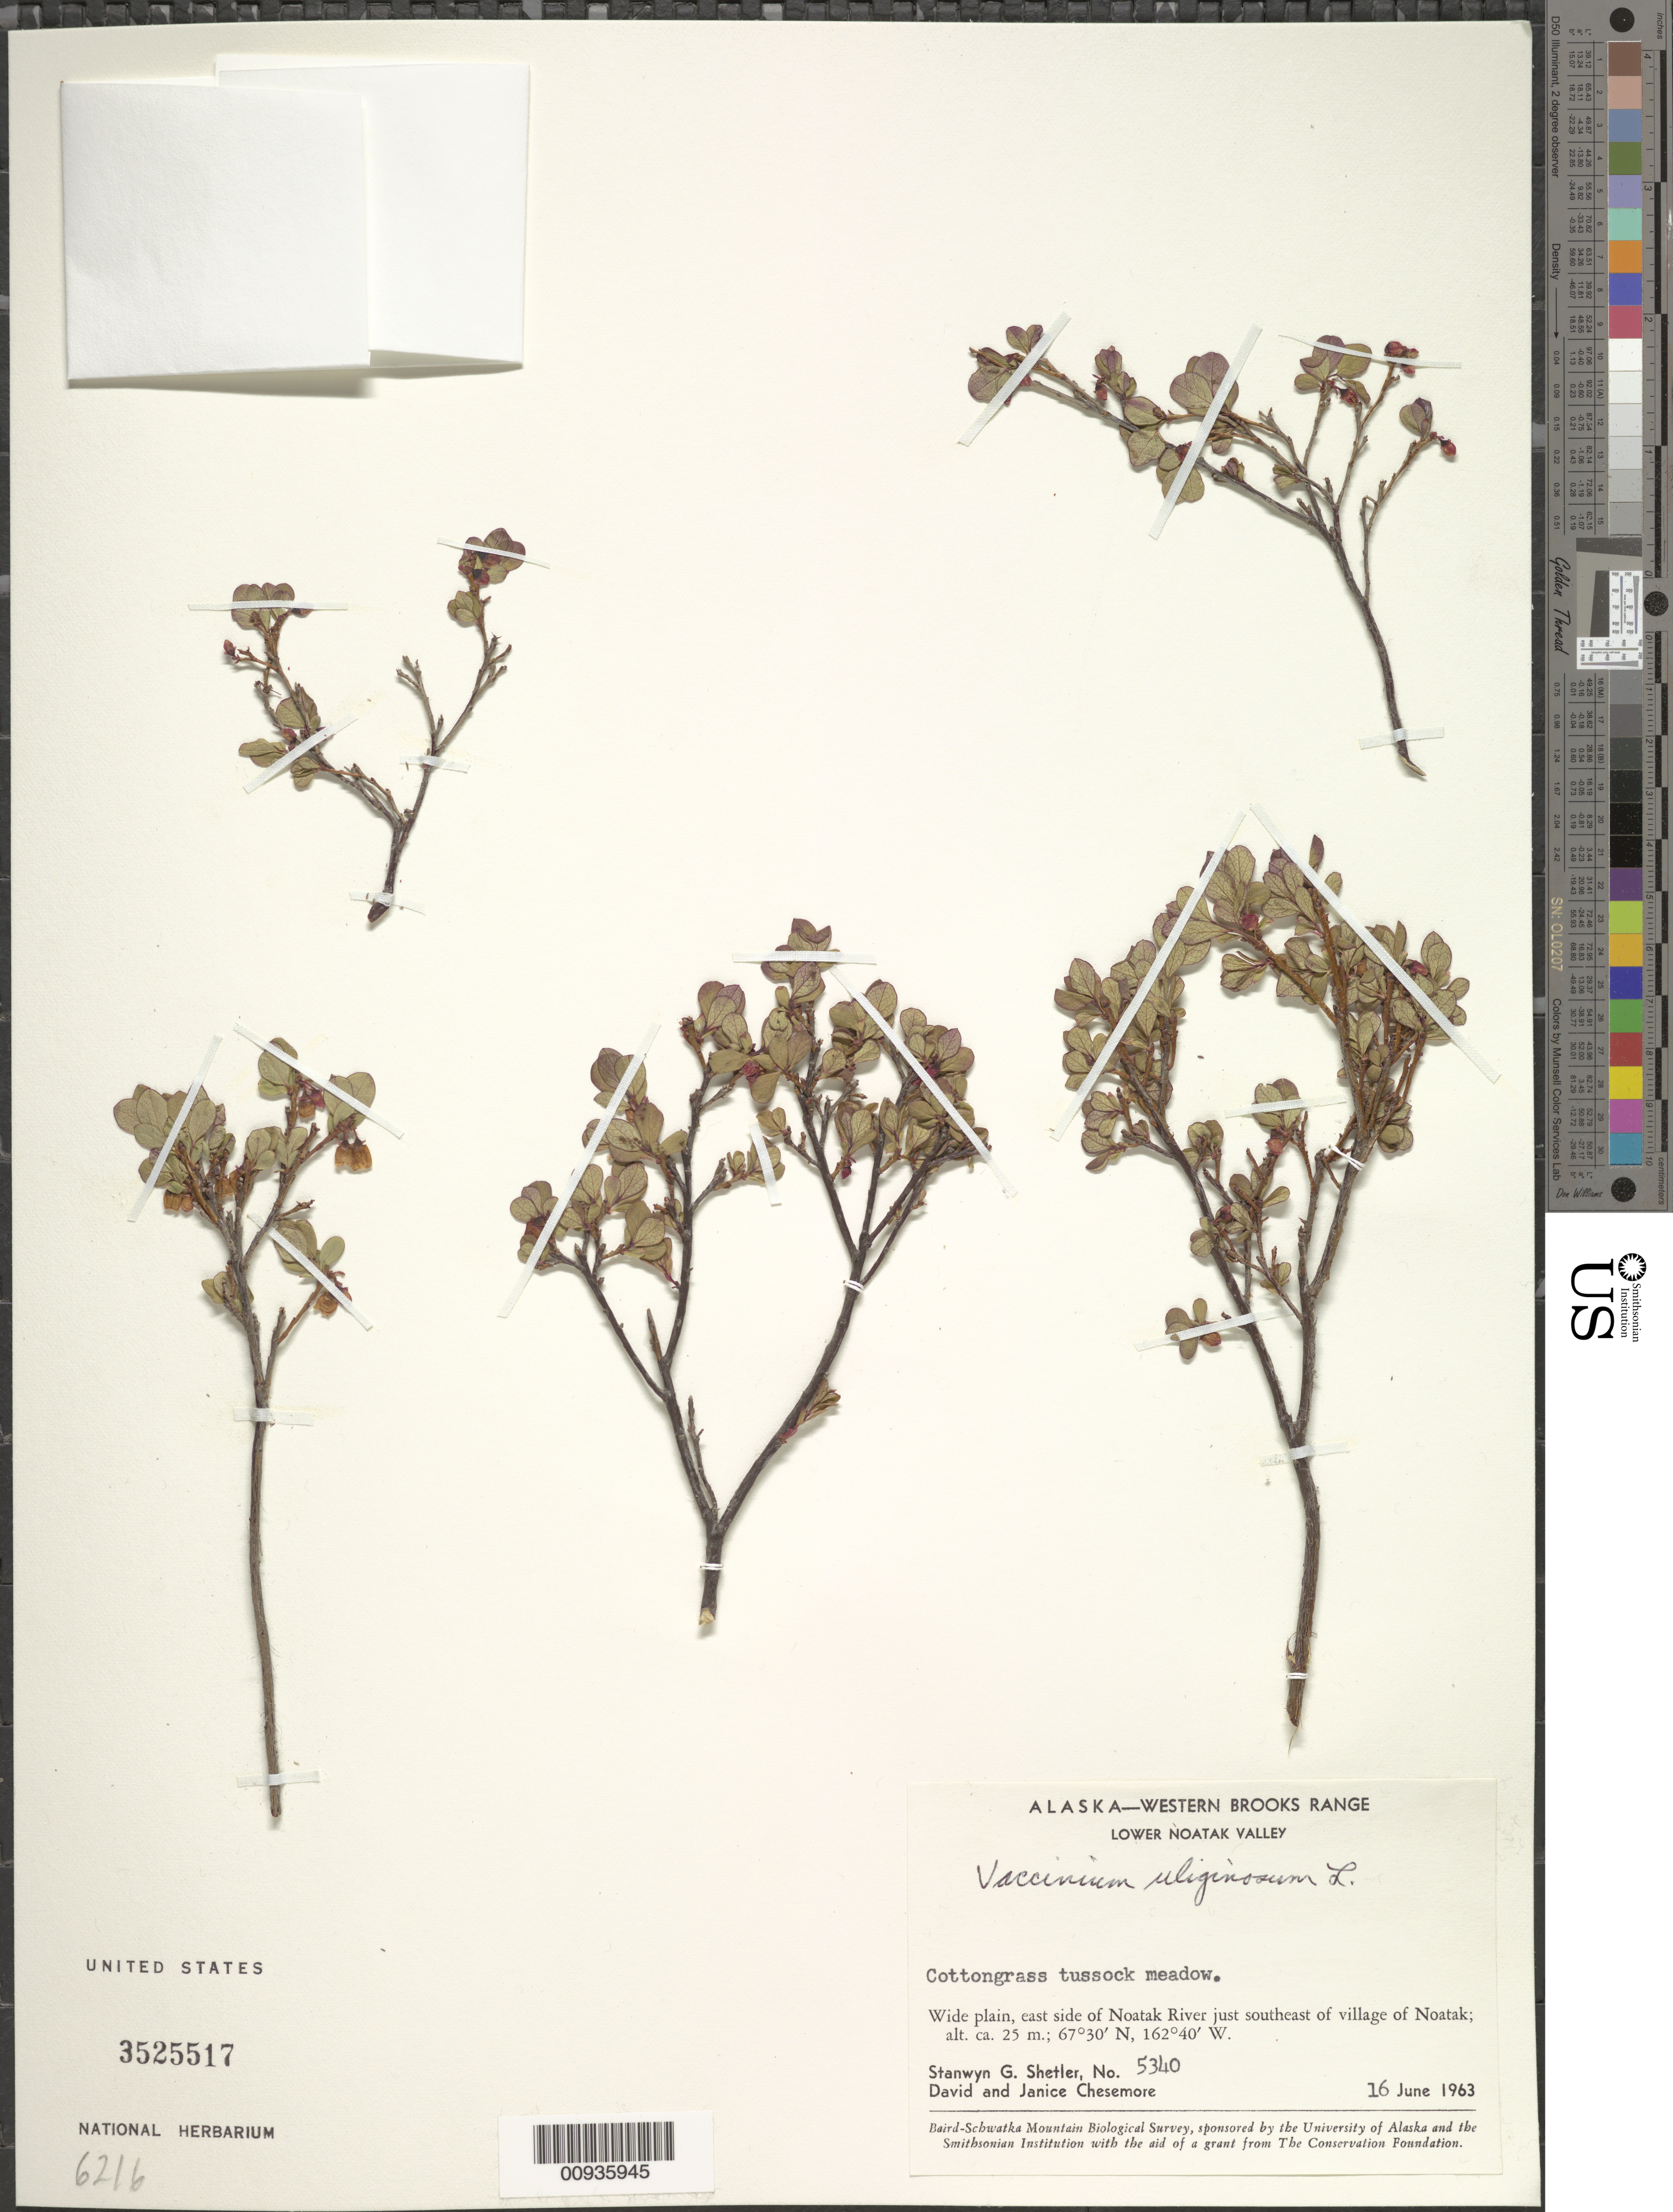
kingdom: Plantae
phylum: Tracheophyta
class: Magnoliopsida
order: Ericales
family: Ericaceae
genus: Vaccinium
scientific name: Vaccinium uliginosum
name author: L.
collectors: S. Shetler, D. Chesemore & J. Chesemore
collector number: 5340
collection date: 1963-06-16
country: United States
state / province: Alaska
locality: Western Brooks Range, Lower Noatak Valley, Wide plain, east side of Noatak River just southeast of village of Noatak.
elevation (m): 25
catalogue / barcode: US 3525517